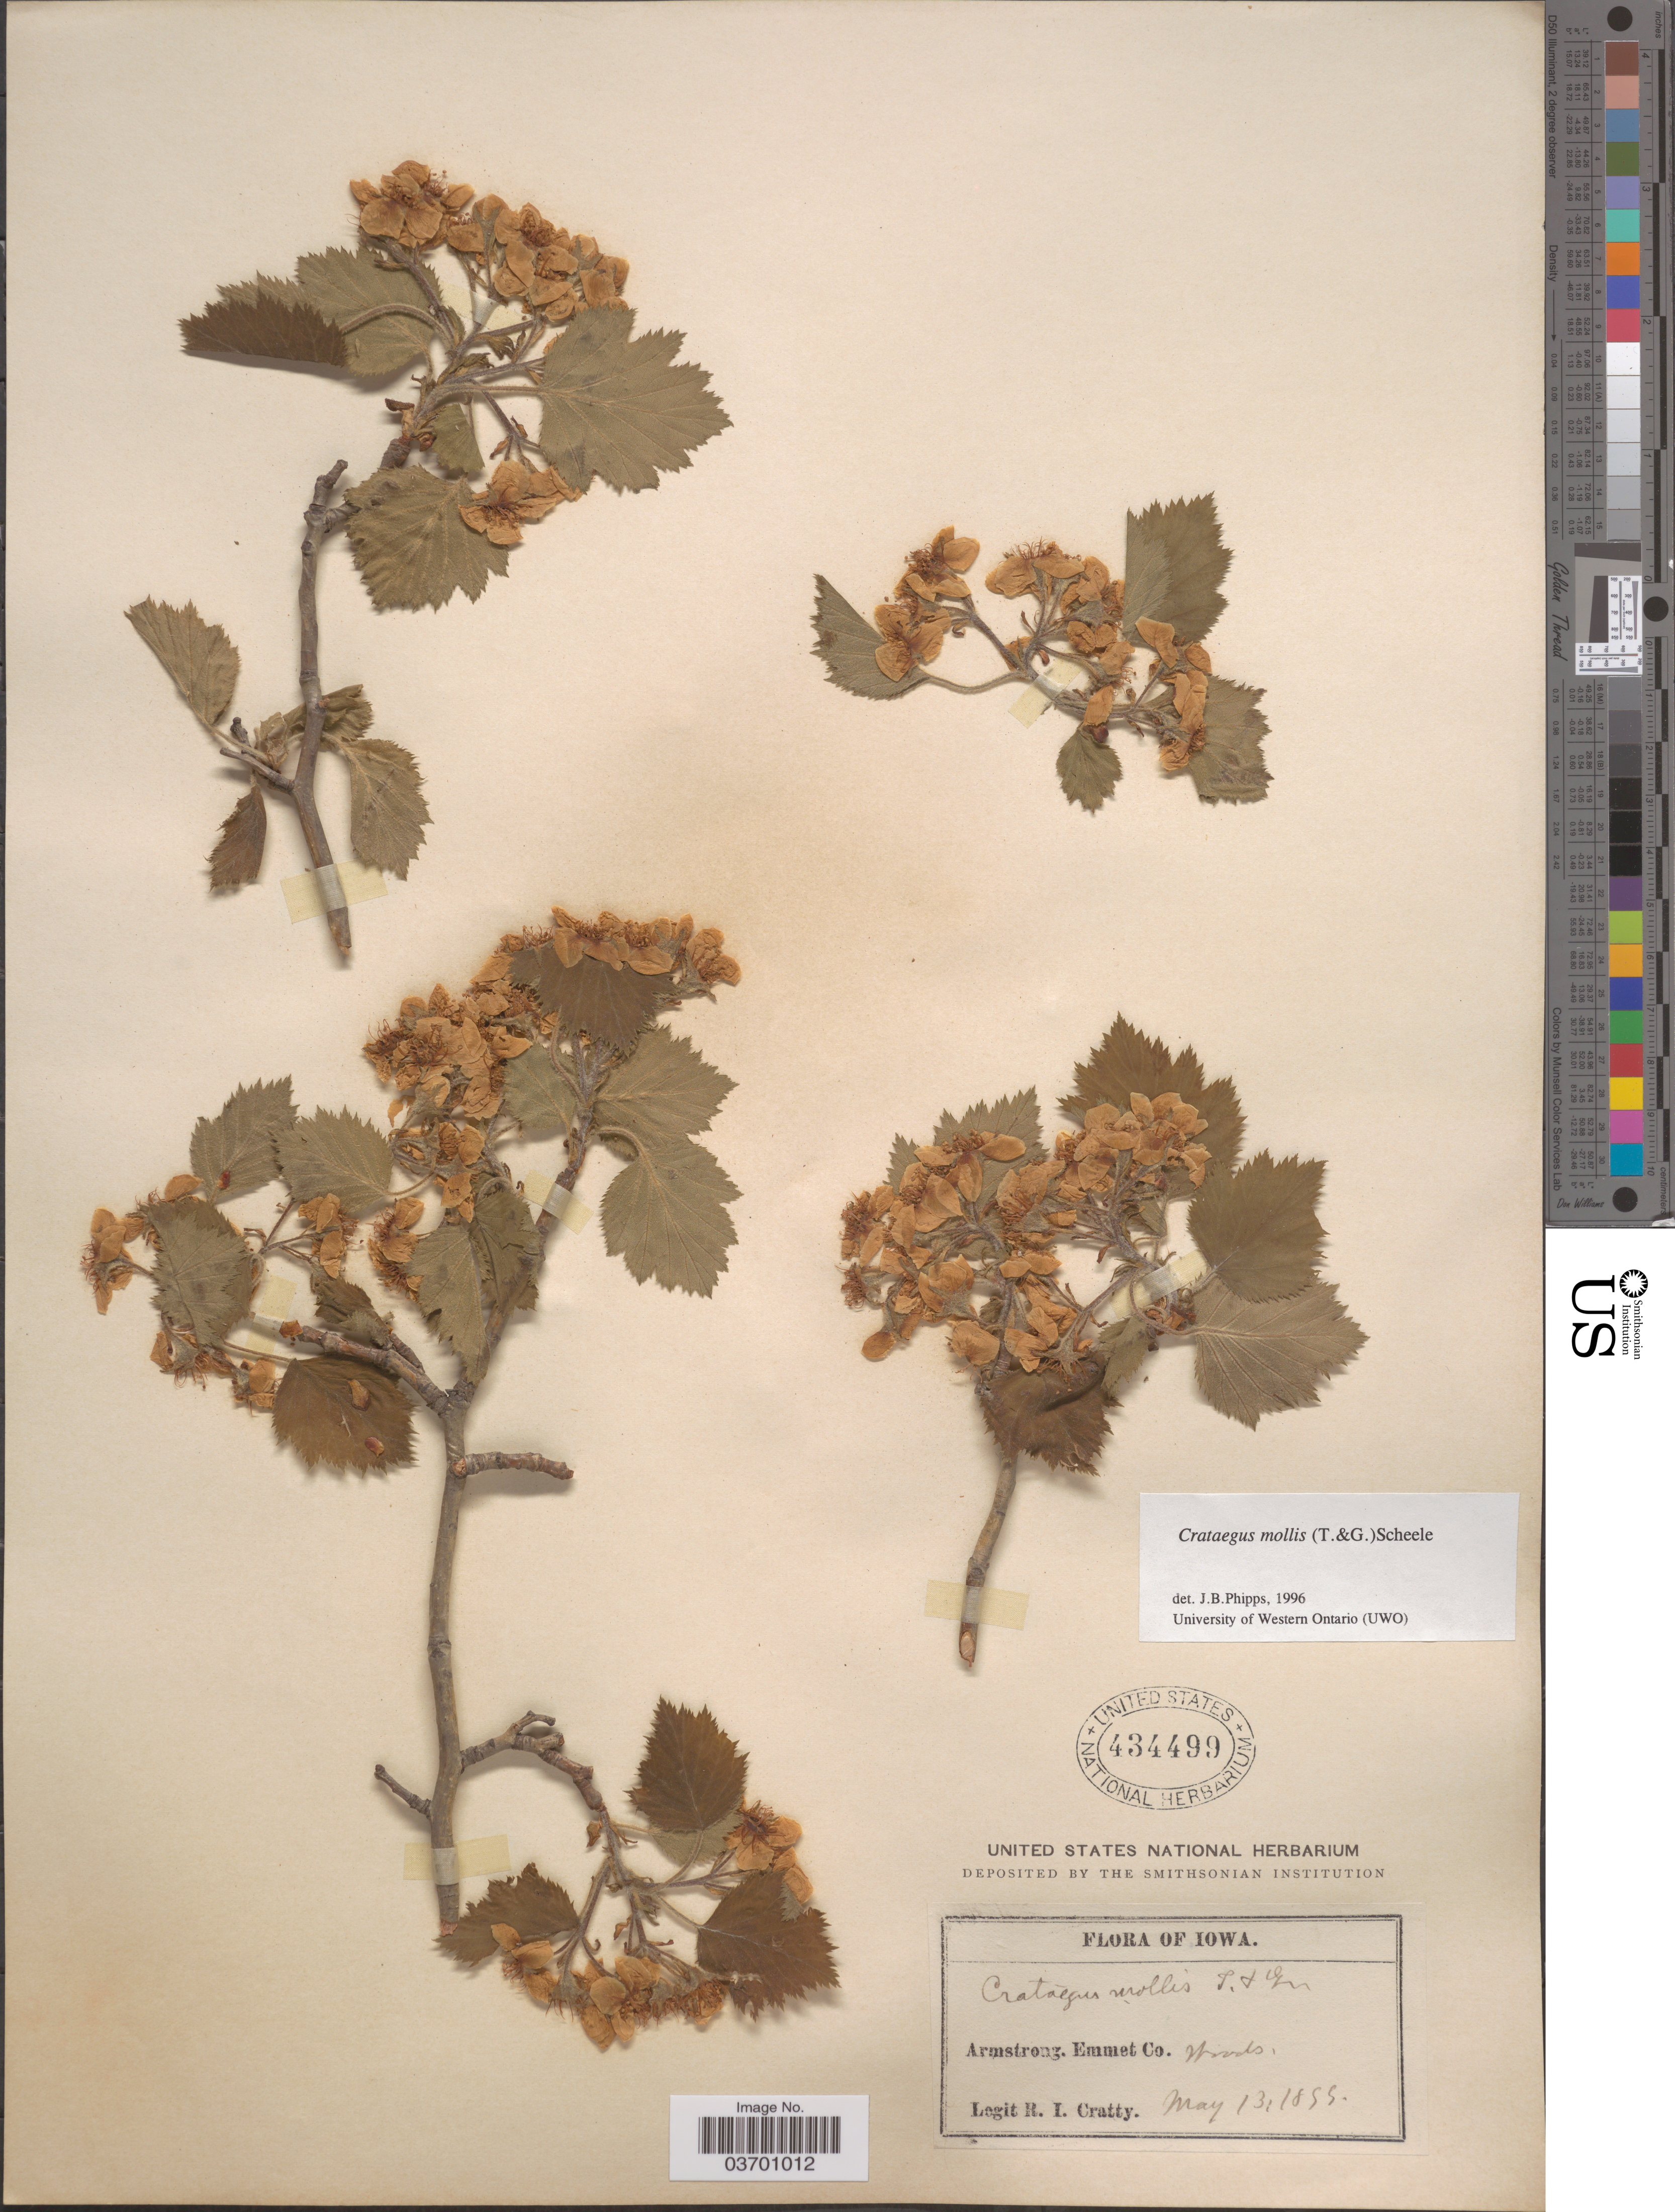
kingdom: Plantae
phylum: Tracheophyta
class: Magnoliopsida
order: Rosales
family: Rosaceae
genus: Crataegus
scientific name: Crataegus mollis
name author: (Torr. & A. Gray) Scheele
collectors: R. Cratty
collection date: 1899-05-13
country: United States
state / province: Iowa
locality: Armstrong. Emmet Co.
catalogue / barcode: US 434499